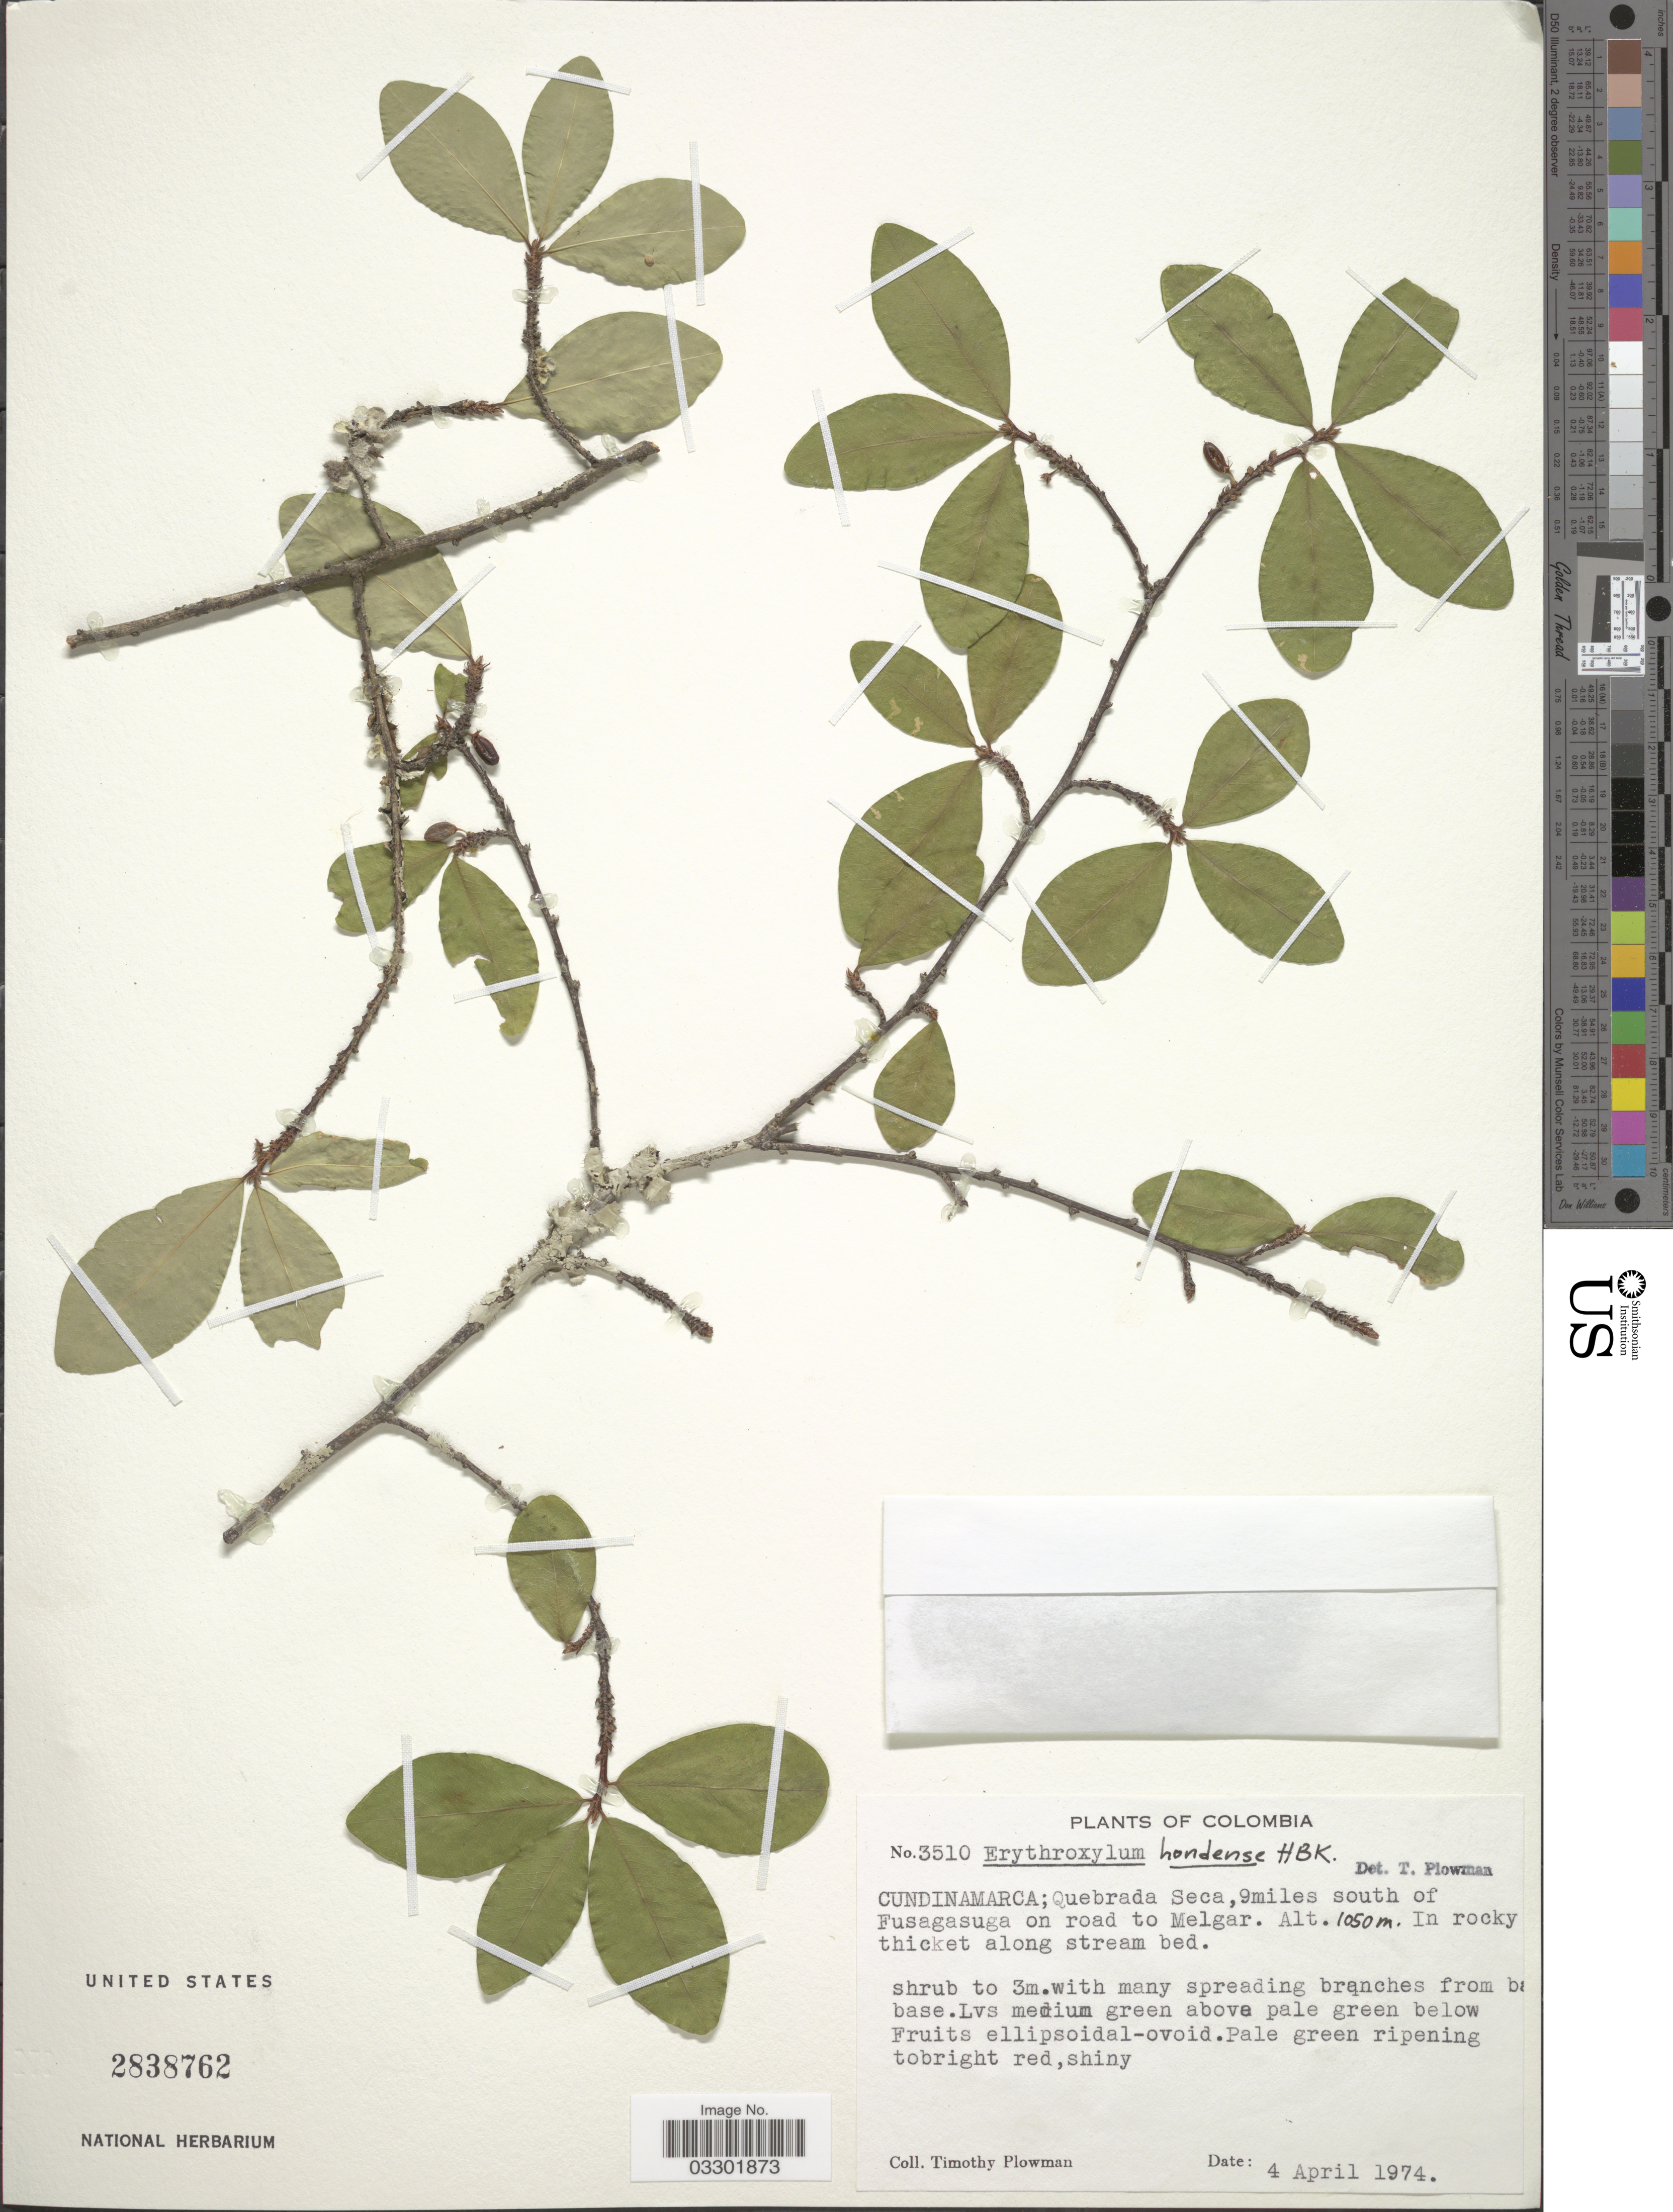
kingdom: Plantae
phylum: Tracheophyta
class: Magnoliopsida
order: Malpighiales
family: Erythroxylaceae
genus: Erythroxylum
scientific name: Erythroxylum hondense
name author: Kunth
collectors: T. Plowman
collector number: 3510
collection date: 1974-04-04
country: Colombia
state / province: Cundinamarca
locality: Quebrada Seca, 9miles south of Fusagasuga on road to Melgar.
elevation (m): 1050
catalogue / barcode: US 2838762